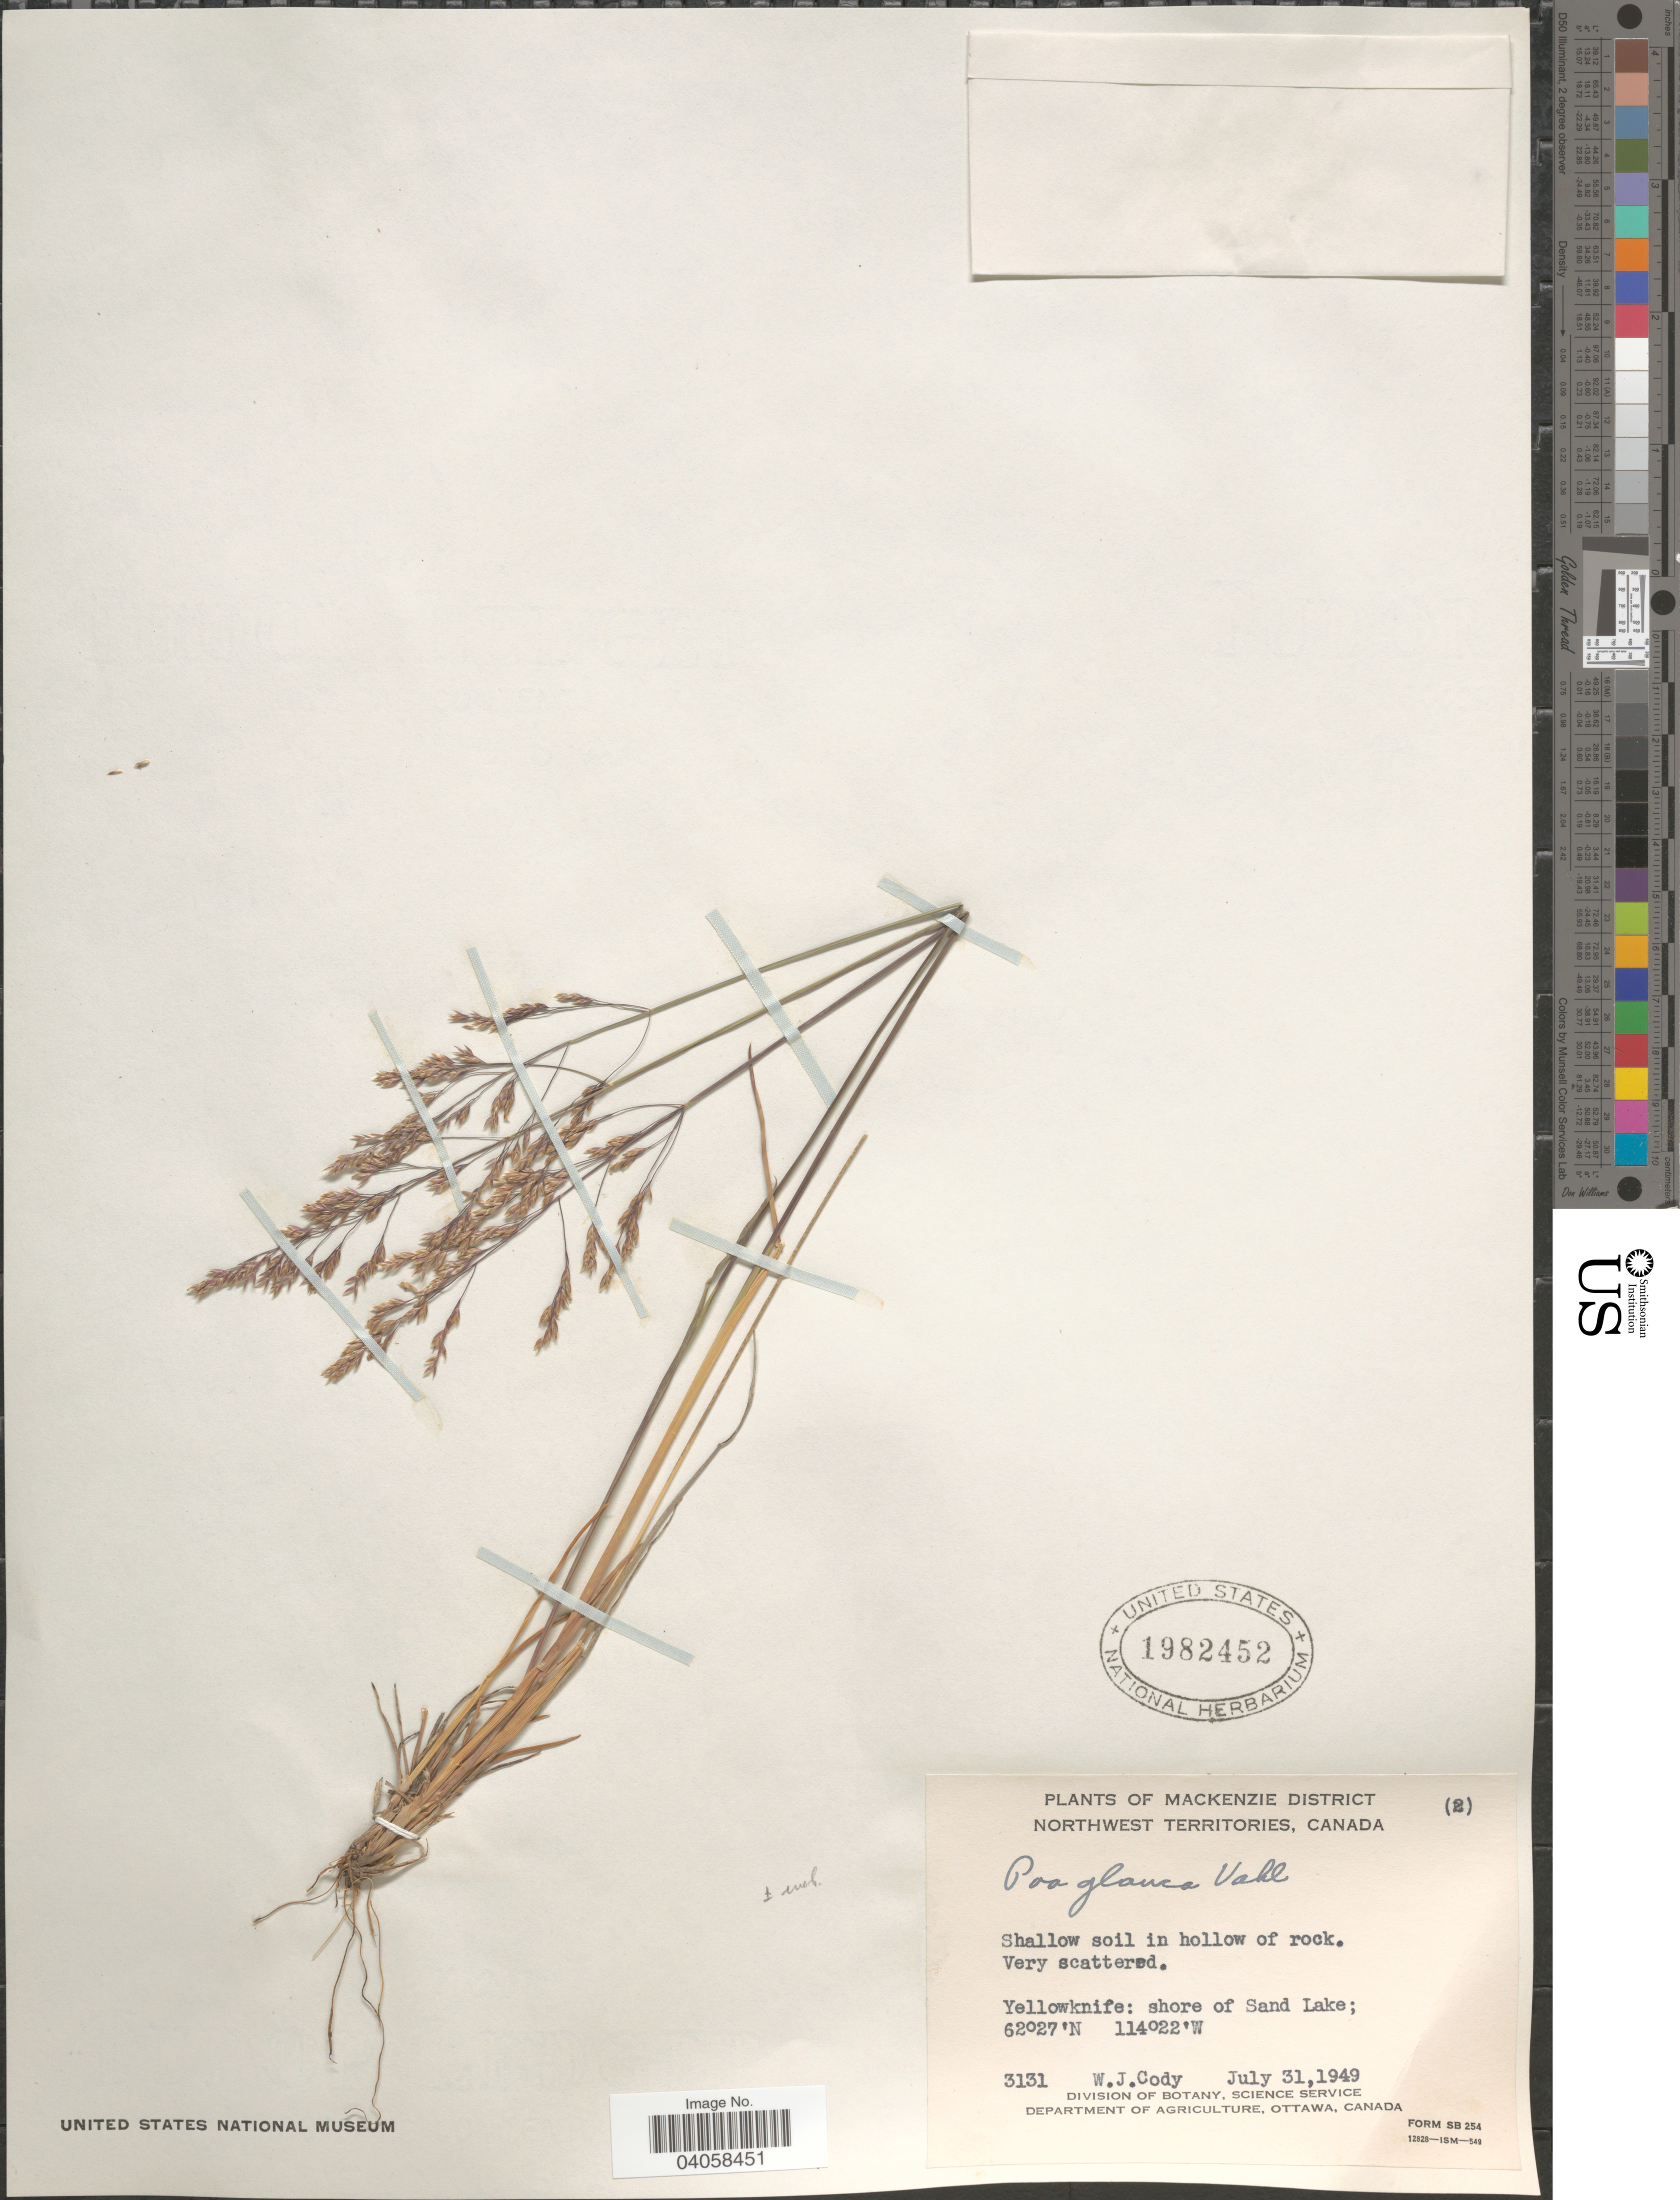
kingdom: Plantae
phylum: Tracheophyta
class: Liliopsida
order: Poales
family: Poaceae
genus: Poa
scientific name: Poa glauca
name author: Vahl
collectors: W. Cody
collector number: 3131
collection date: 1949-07-31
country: Canada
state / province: Northwest Territories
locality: Mackenzie District. Yellowknife: shore of Sand Lake.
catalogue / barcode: US 1982452